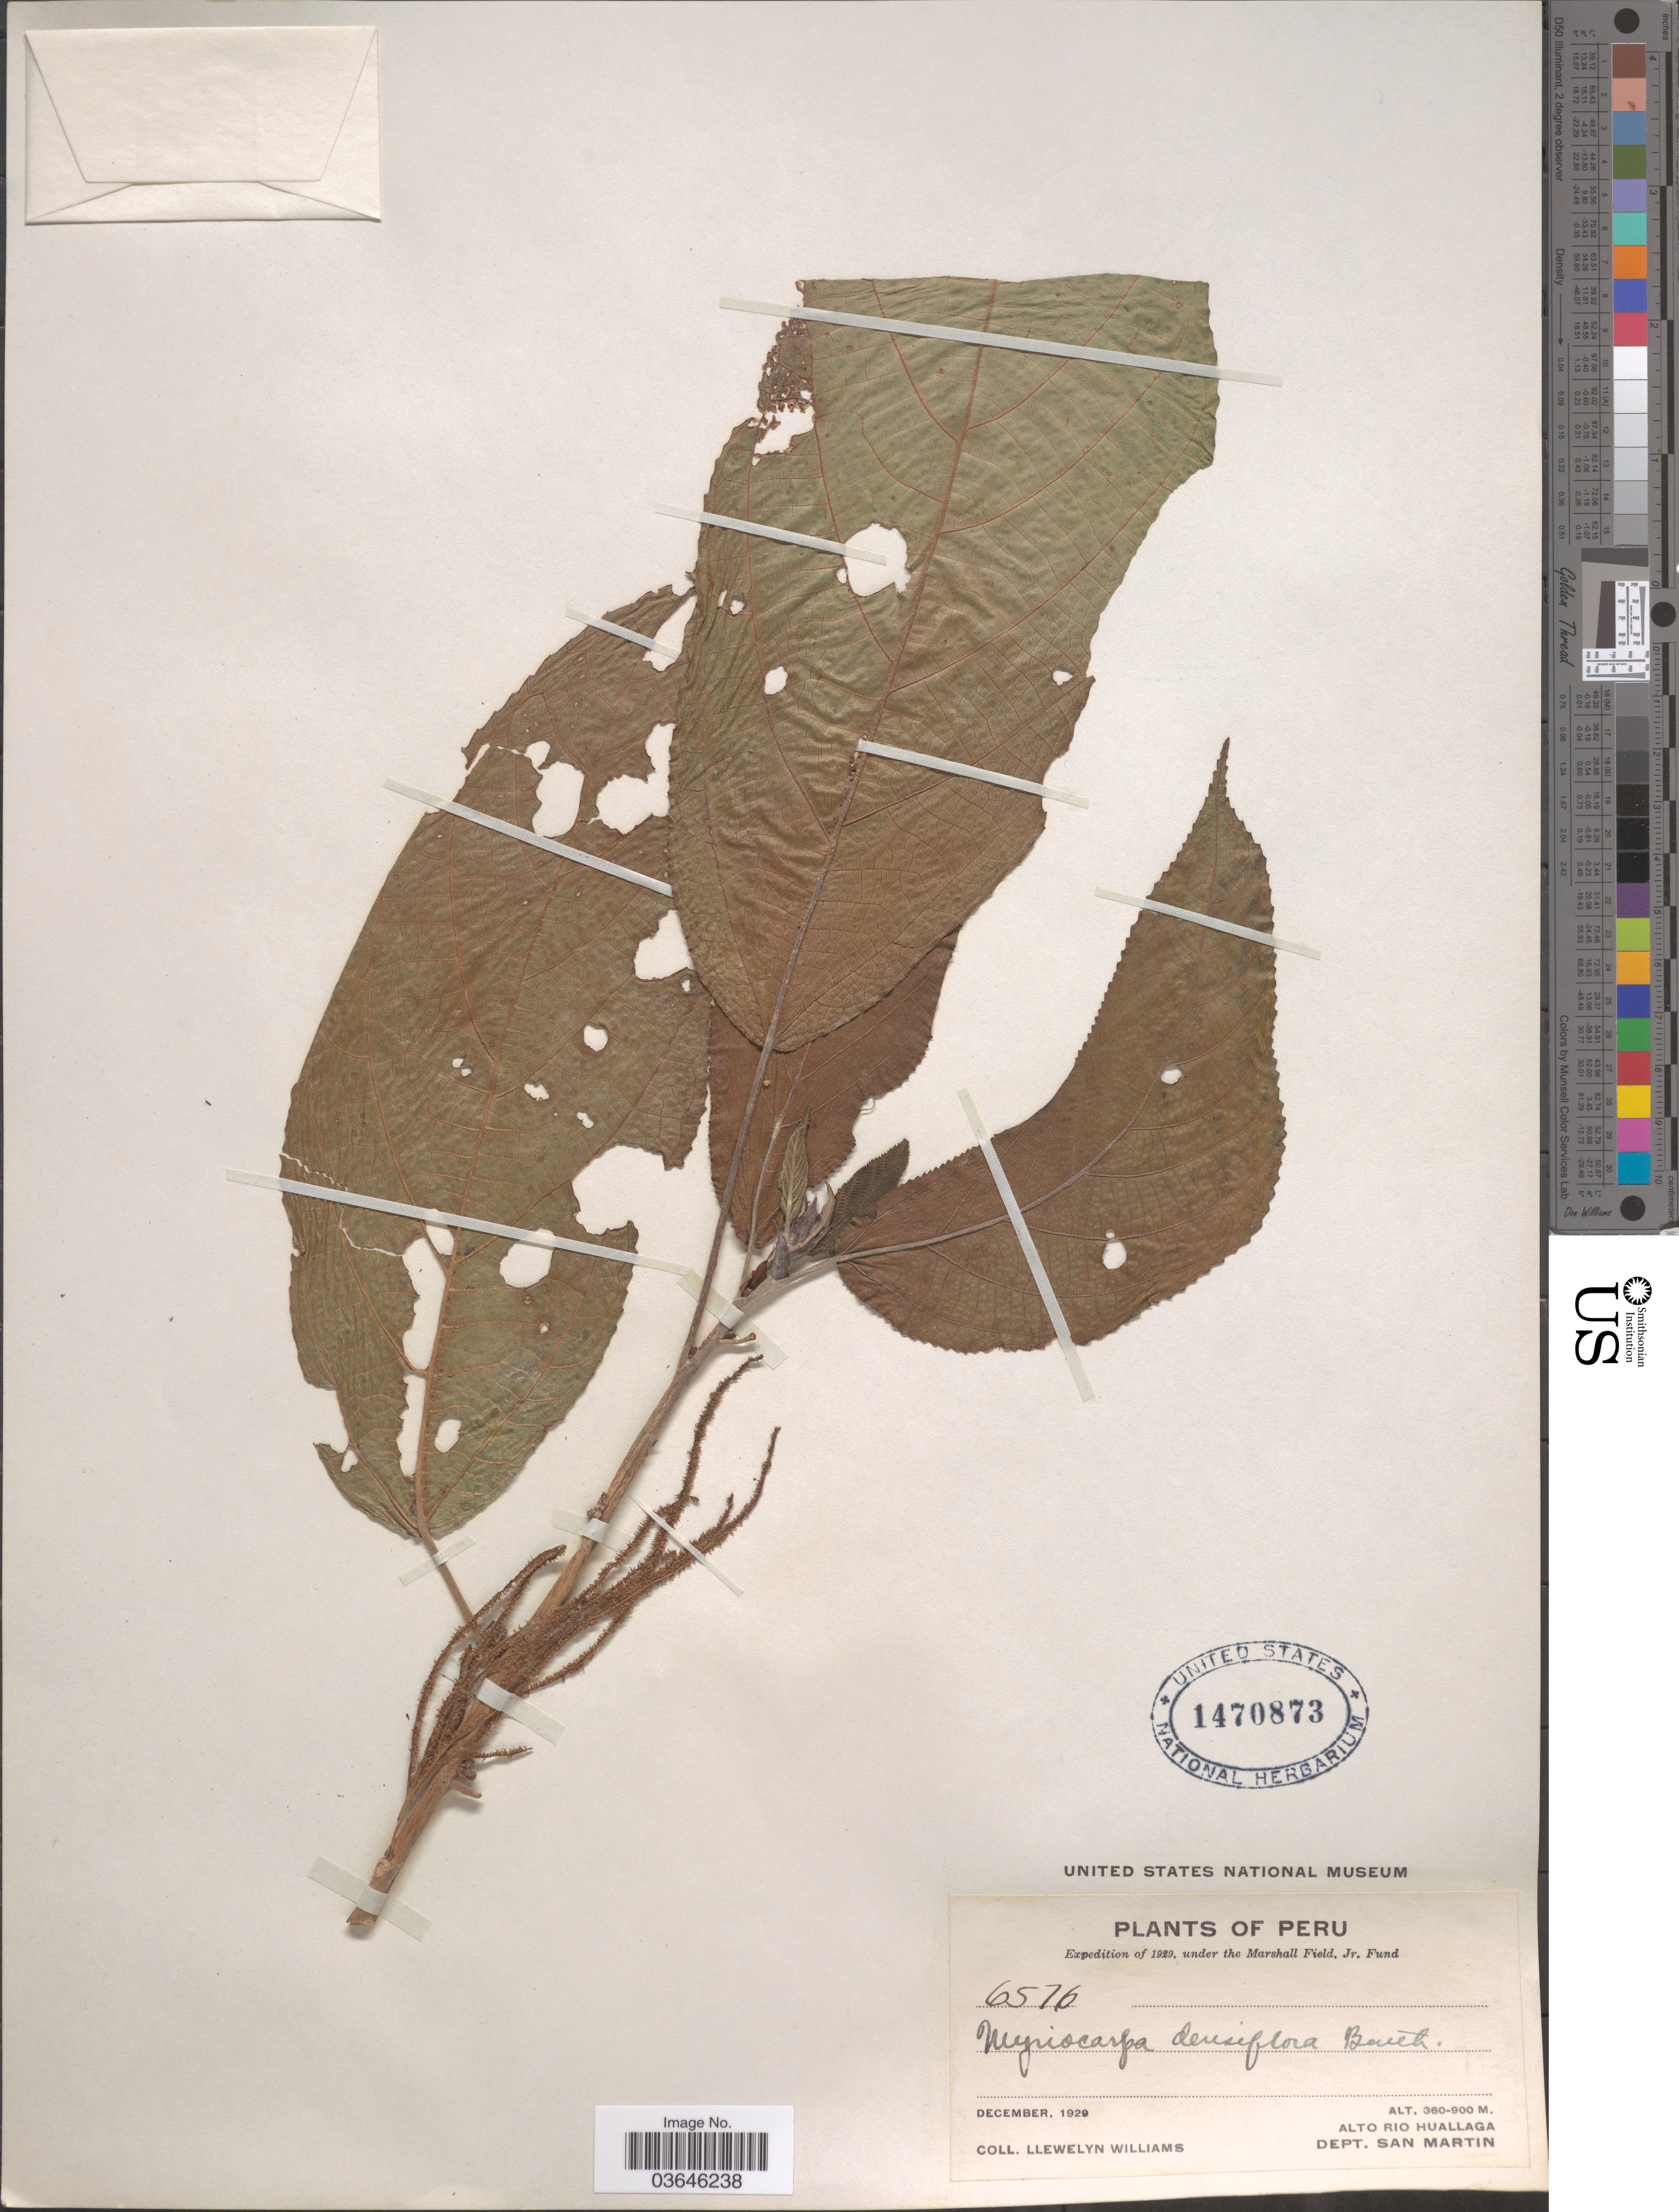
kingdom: Plantae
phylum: Tracheophyta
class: Magnoliopsida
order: Rosales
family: Urticaceae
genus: Myriocarpa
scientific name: Myriocarpa stipitata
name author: Benth.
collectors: Ll. Williams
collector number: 6576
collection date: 1929-12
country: Peru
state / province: San Martín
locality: Alto Rio Huallaga. Dept. San Martin.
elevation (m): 360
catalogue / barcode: US 1470873